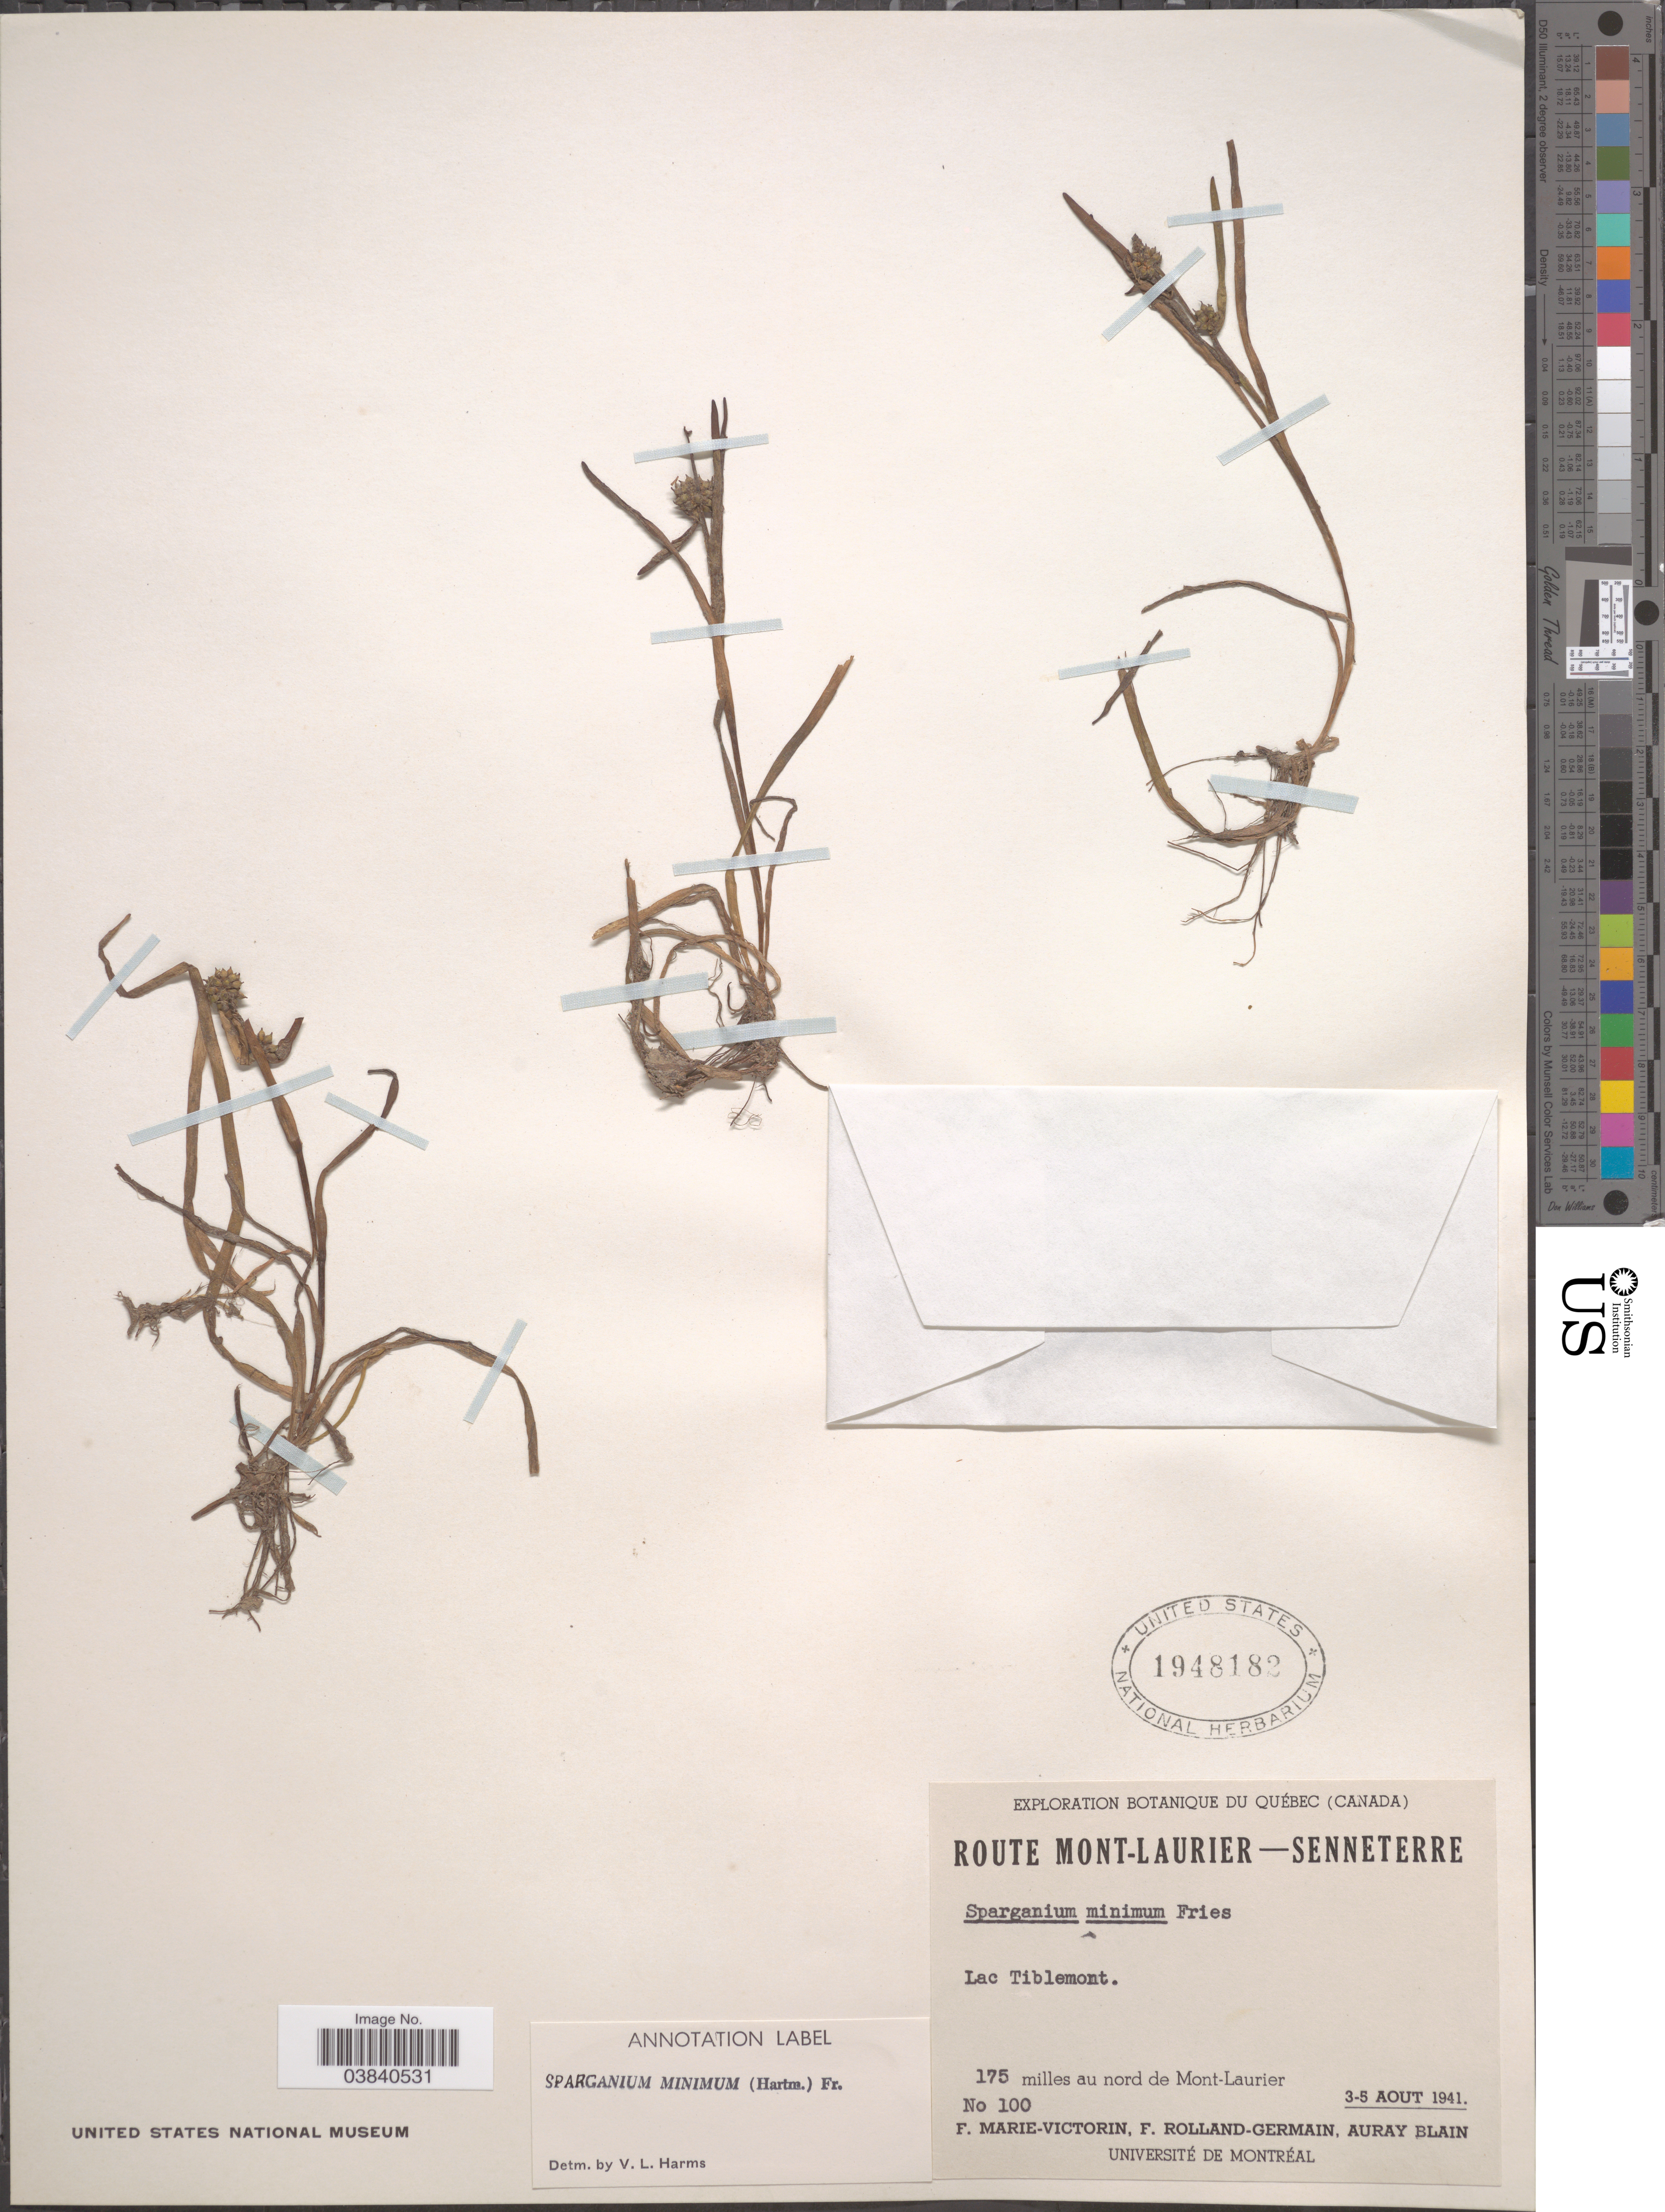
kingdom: Plantae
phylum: Tracheophyta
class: Liliopsida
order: Poales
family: Typhaceae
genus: Sparganium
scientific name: Sparganium minimum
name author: Wallr.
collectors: F. Marie-Victorin, Rolland-Germain & A. Blain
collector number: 100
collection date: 1941-08-03/1941-08-05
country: Canada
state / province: Quebec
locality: Route Mont-Laurier - Senneterre. Lac Tiblemont. 175 milles au nord de Mont-Laurier.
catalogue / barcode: US 1948182